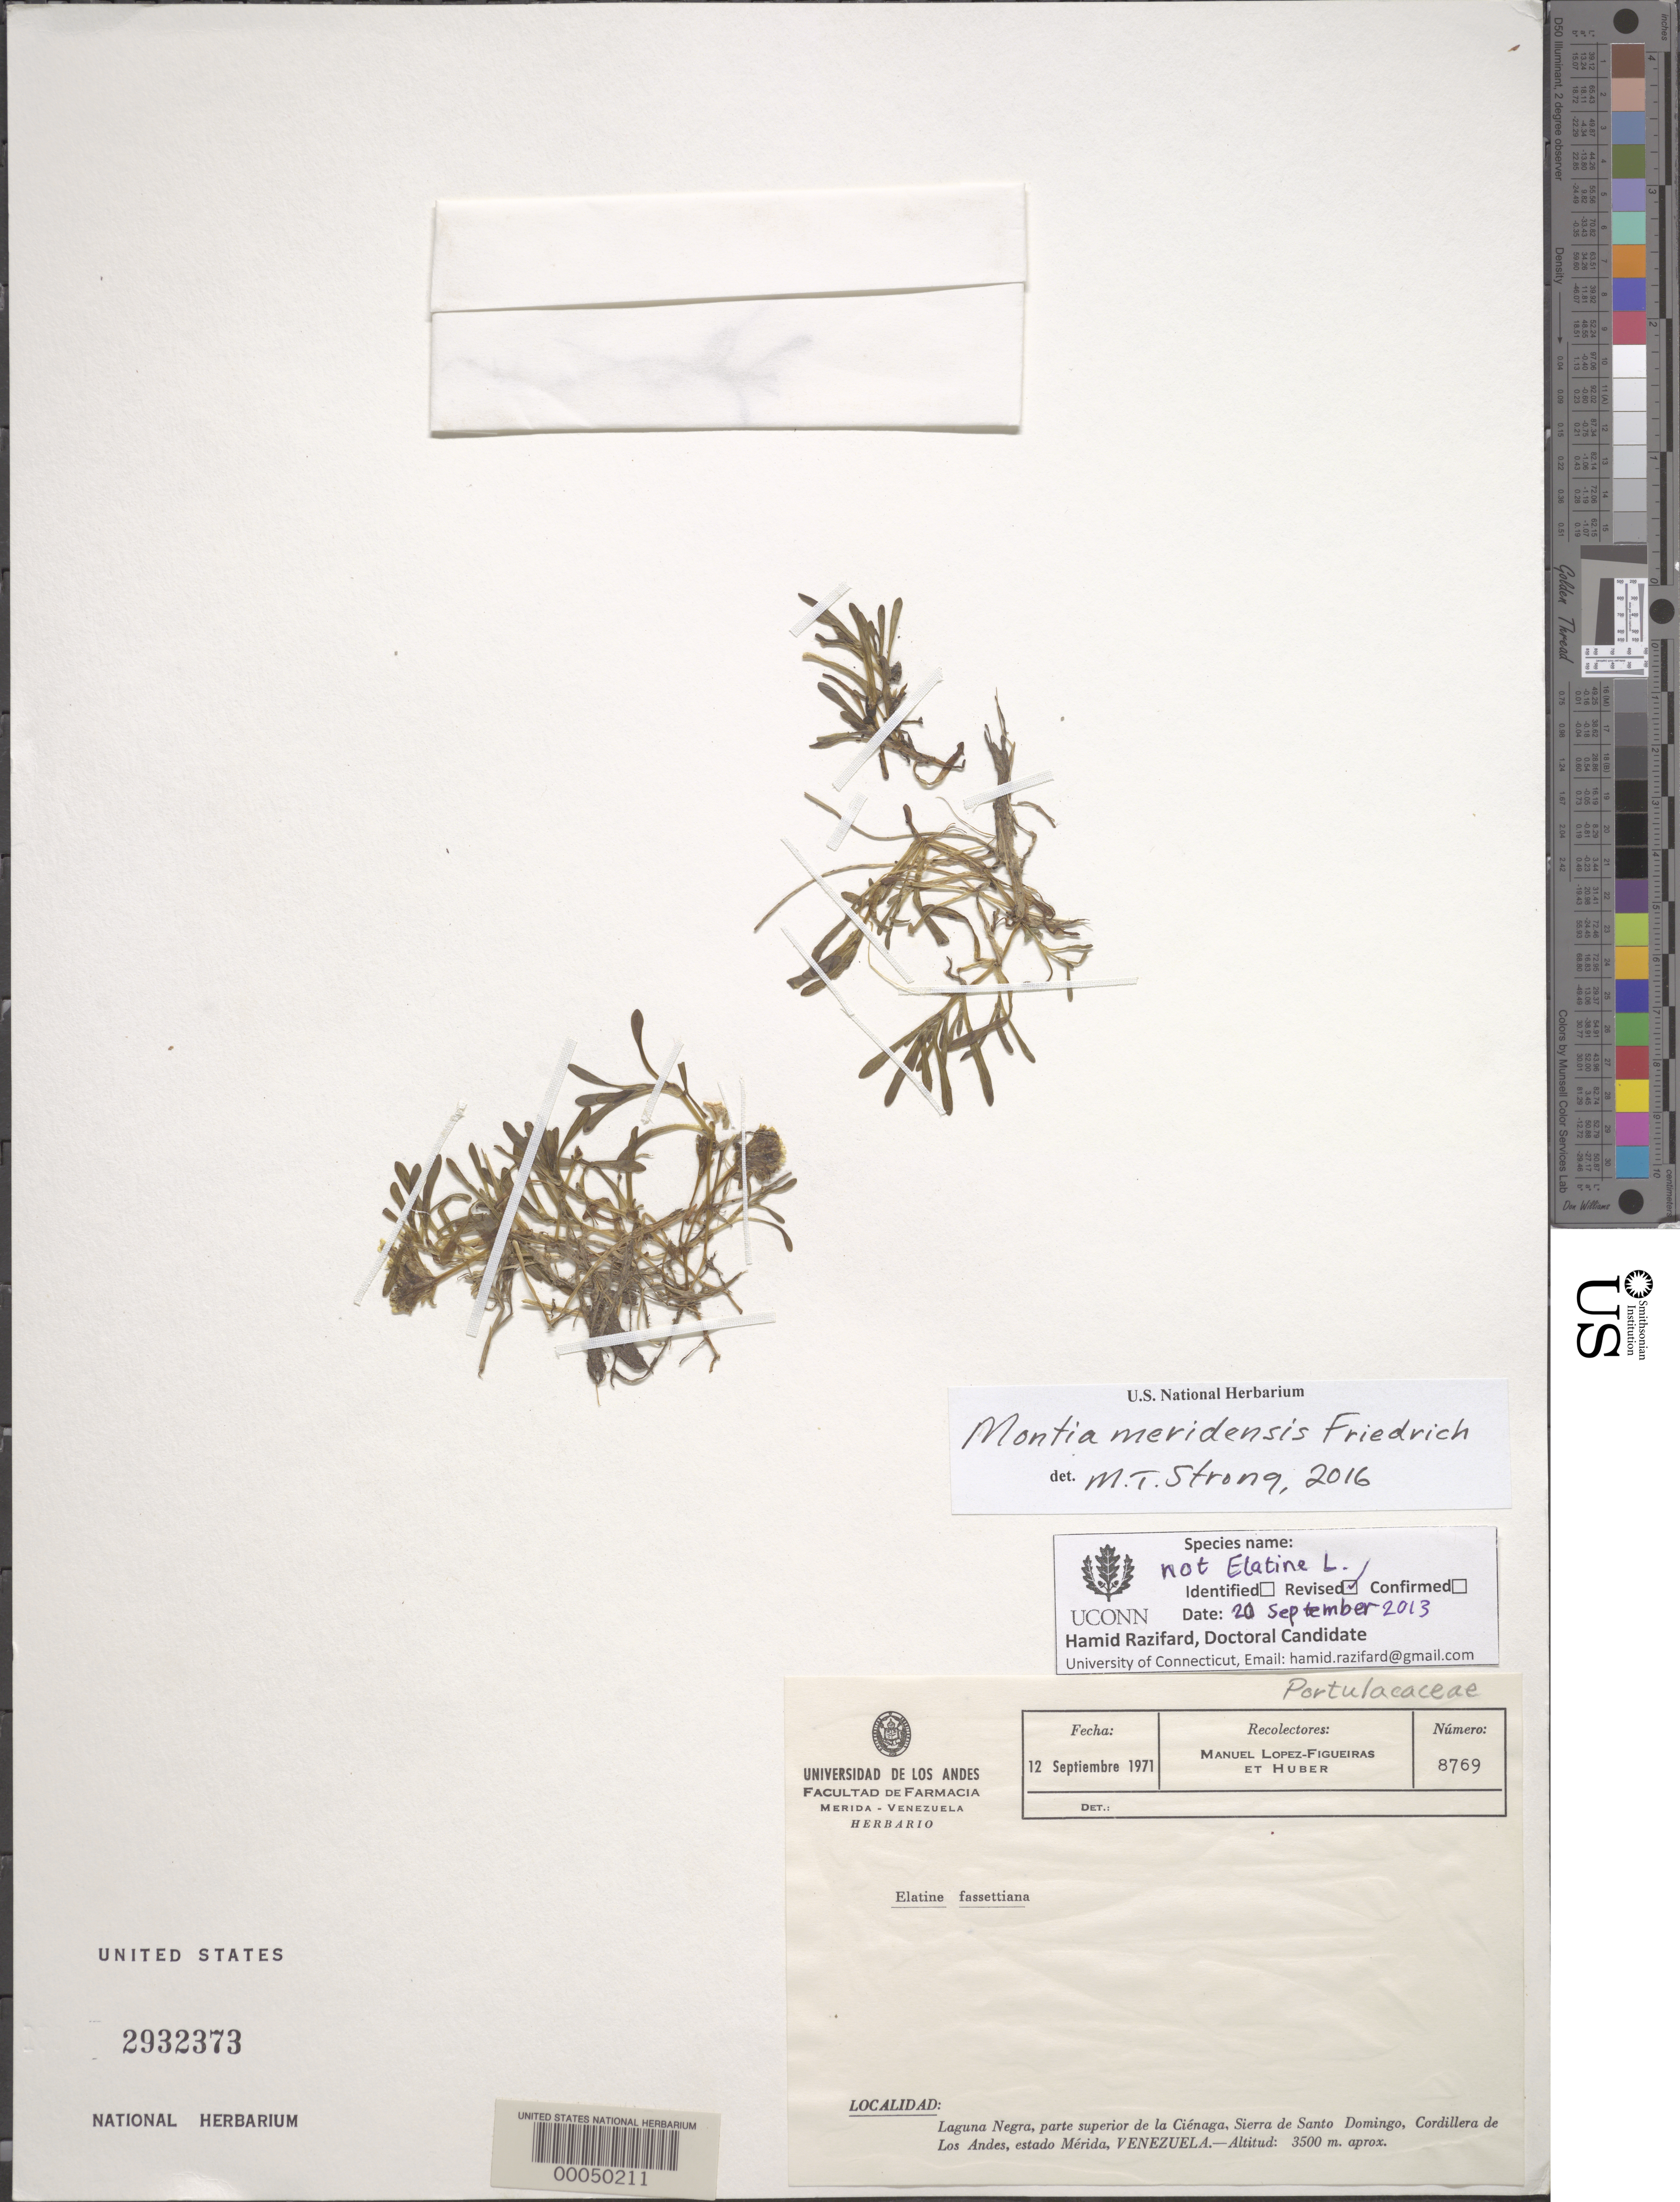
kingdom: Plantae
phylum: Tracheophyta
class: Magnoliopsida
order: Caryophyllales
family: Montiaceae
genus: Montia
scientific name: Montia meridensis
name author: Friedrich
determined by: Strong, M. T., (US), Smithsonian Institution - National Museum of Natural History (UNITED STATES)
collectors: M. López Figueiras & O. Huber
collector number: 8769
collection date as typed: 12 Sep 1971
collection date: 1971-09-12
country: Venezuela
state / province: Mérida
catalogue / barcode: US 2932373